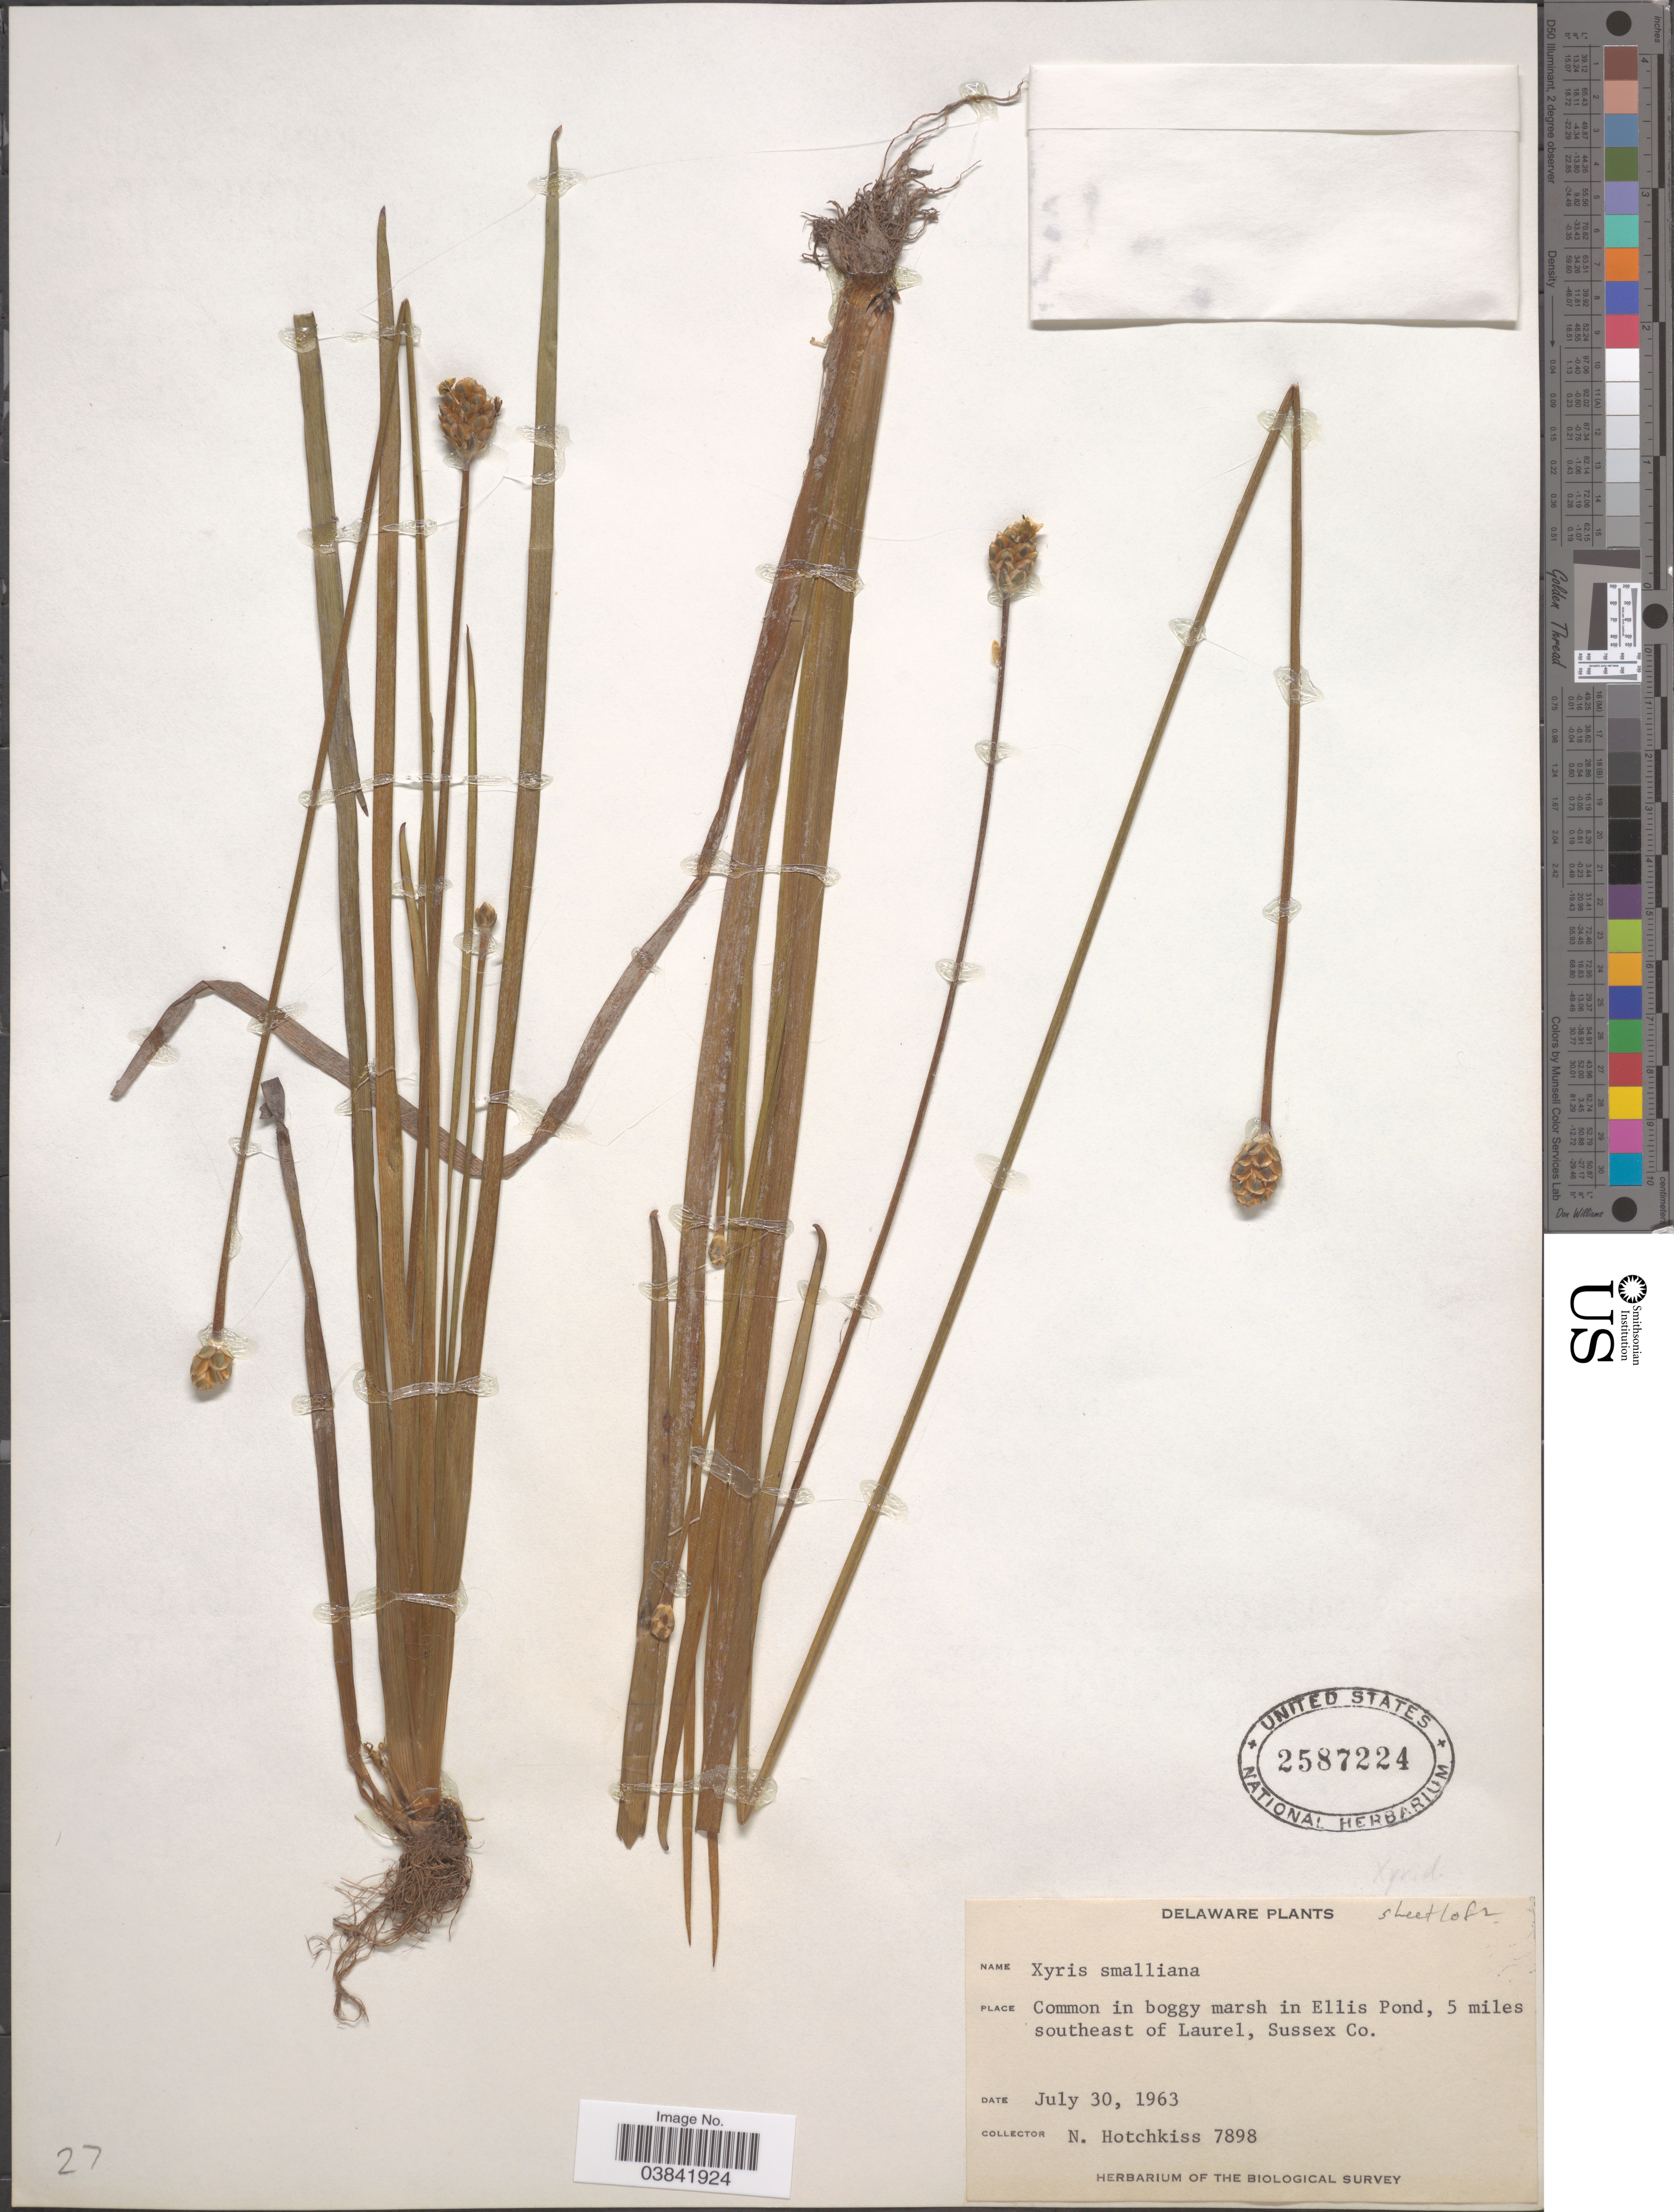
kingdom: Plantae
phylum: Tracheophyta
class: Liliopsida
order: Poales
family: Xyridaceae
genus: Xyris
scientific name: Xyris smalliana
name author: Nash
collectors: N. Hotchkiss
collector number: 7898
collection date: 1963-07-30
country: United States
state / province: Delaware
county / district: Sussex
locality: Common in boggy marsh in Ellis Pond, 5 miles southeast of Laurel, Sussex Co.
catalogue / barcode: US 2587224